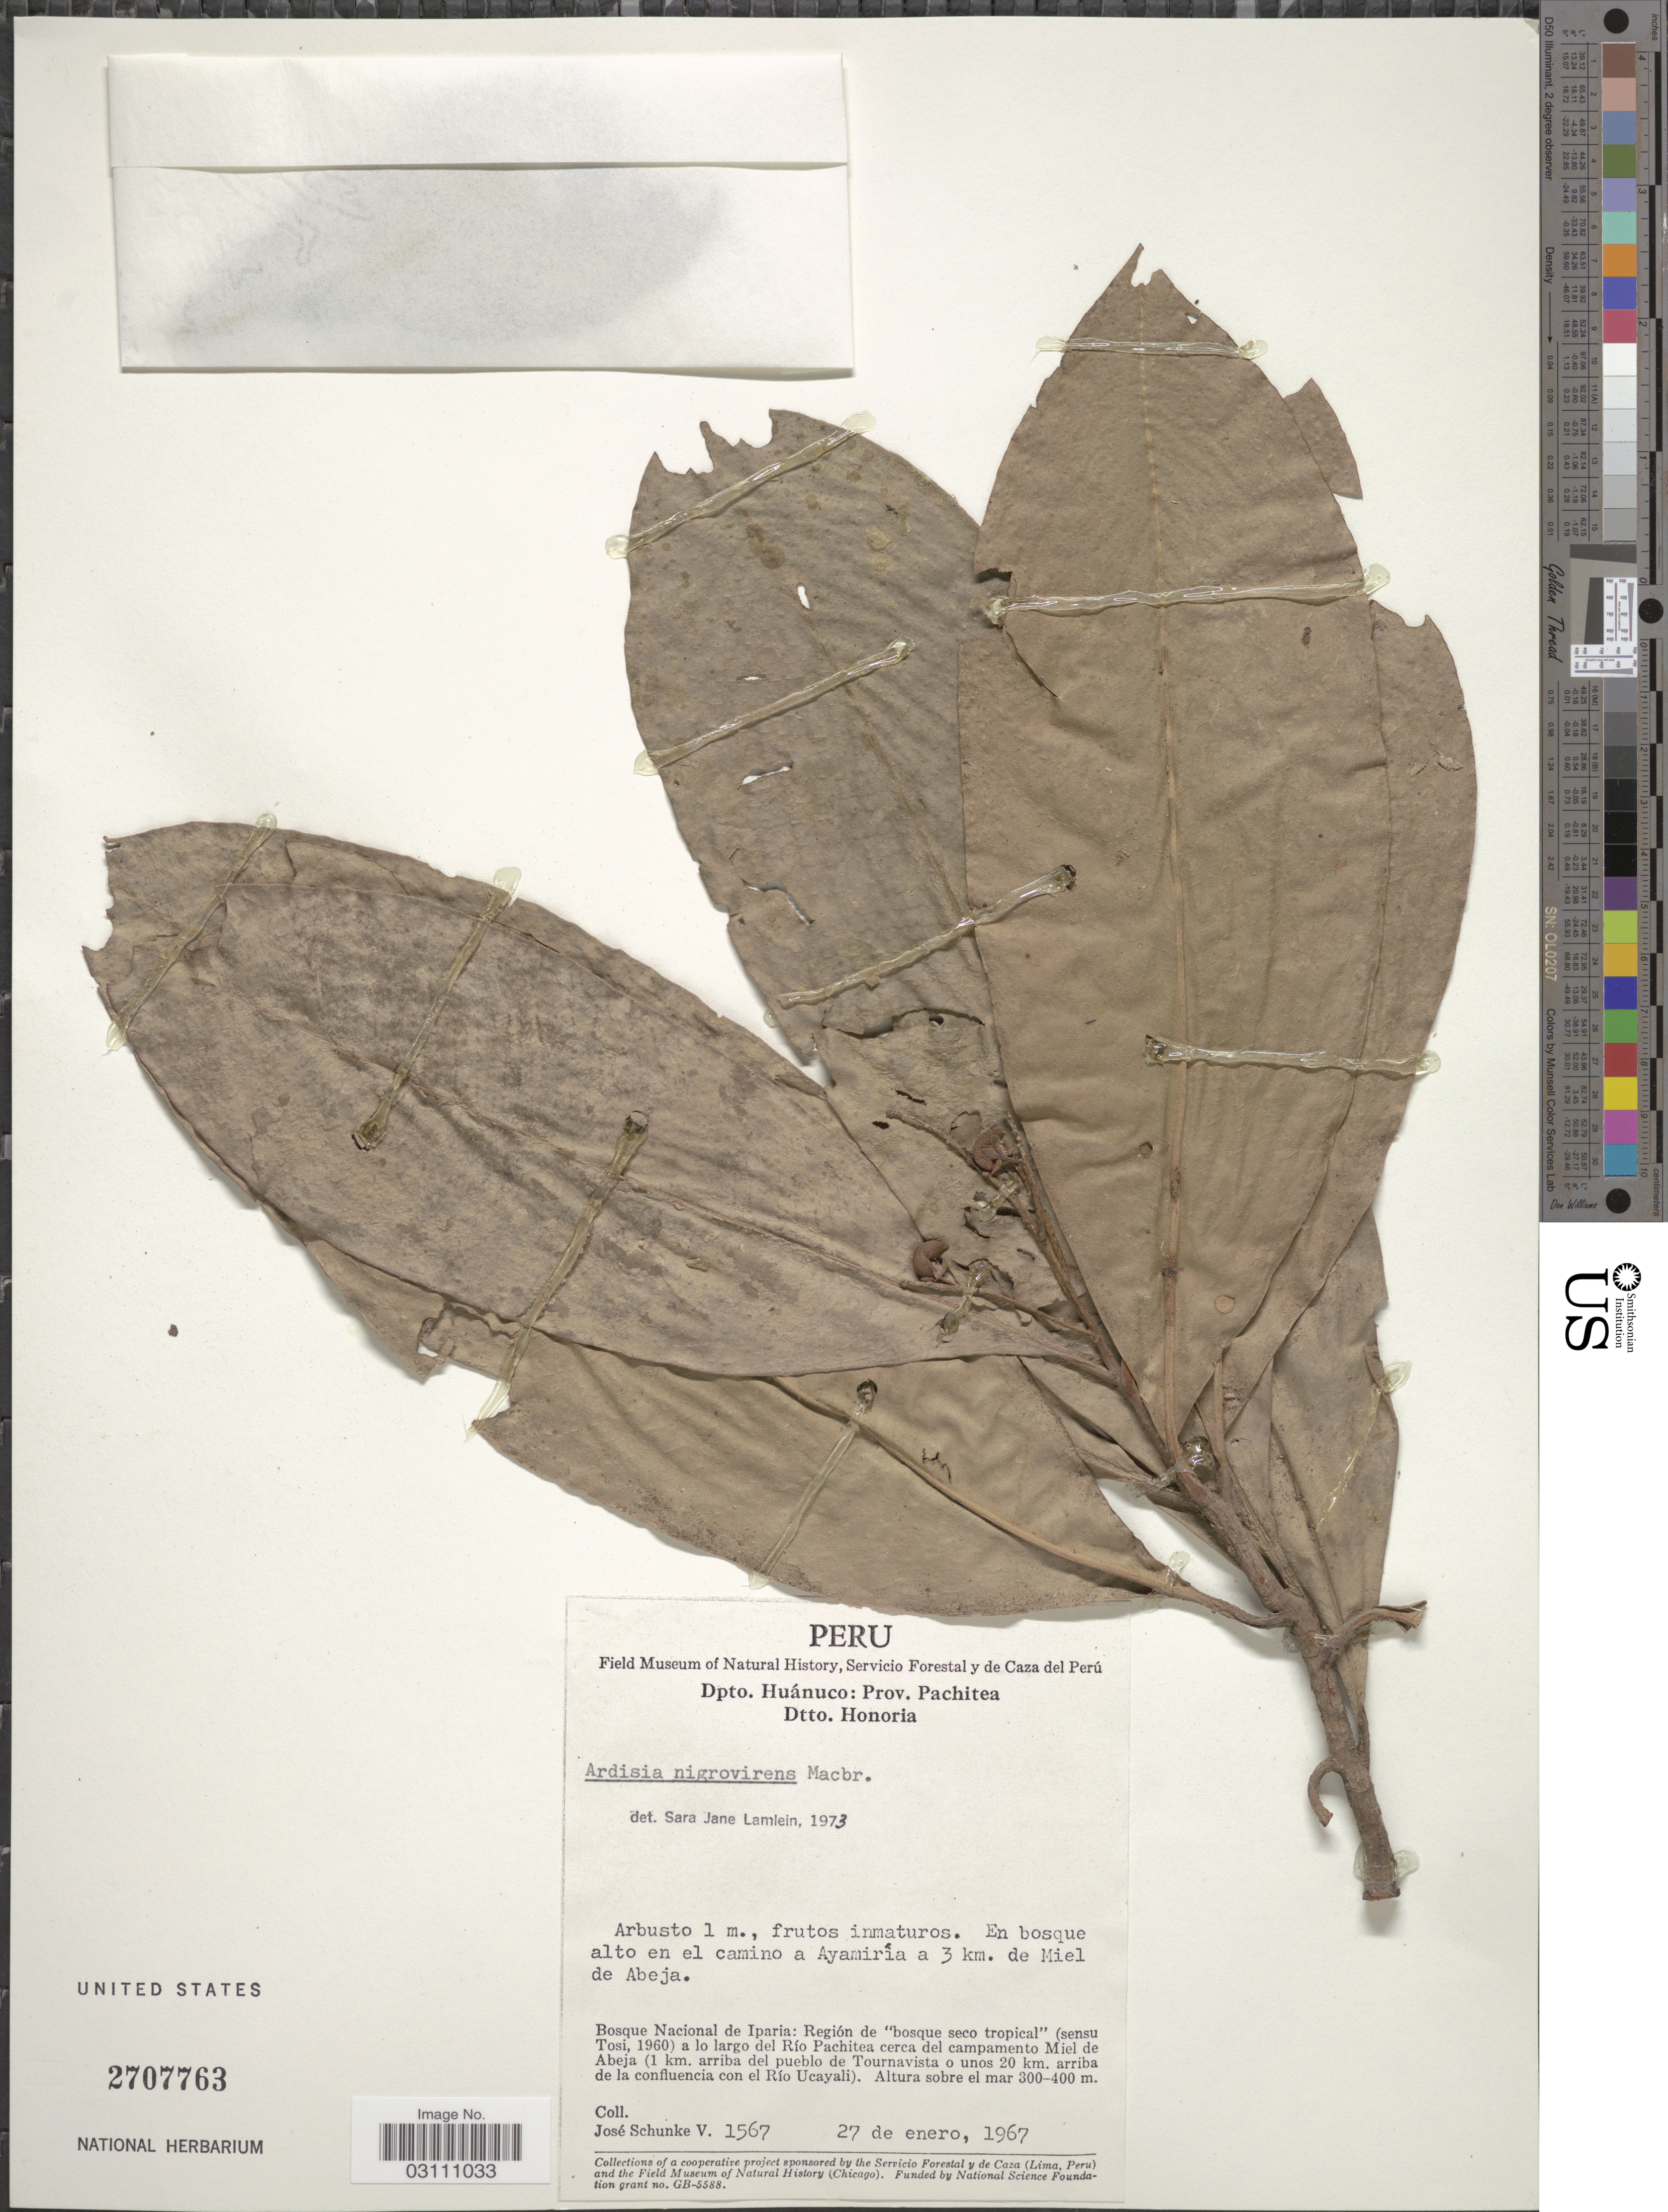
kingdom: Plantae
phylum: Tracheophyta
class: Magnoliopsida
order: Ericales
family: Primulaceae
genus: Ardisia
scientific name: Ardisia nigrovirens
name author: J.F. Macbr.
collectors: J. Schunke Vigo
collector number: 1567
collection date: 1967-01-27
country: Peru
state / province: Huánuco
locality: Dpto. Huánuco: Prov. Pachitea. Dtto. Honoria. En bosque alto en el camino a Ayamiría a 3 km. de Miel de Abeja. Bosque Nacional de Iparia: Región de "bosque seco tropical" a lo largo del Río Pachitea cerca del campamento Miel de Abeja (1 km. arriba del pueblo de Tournavista o unos 20 km. arriba de la confluencia con el Río Ucayali).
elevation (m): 300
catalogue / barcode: US 2707763